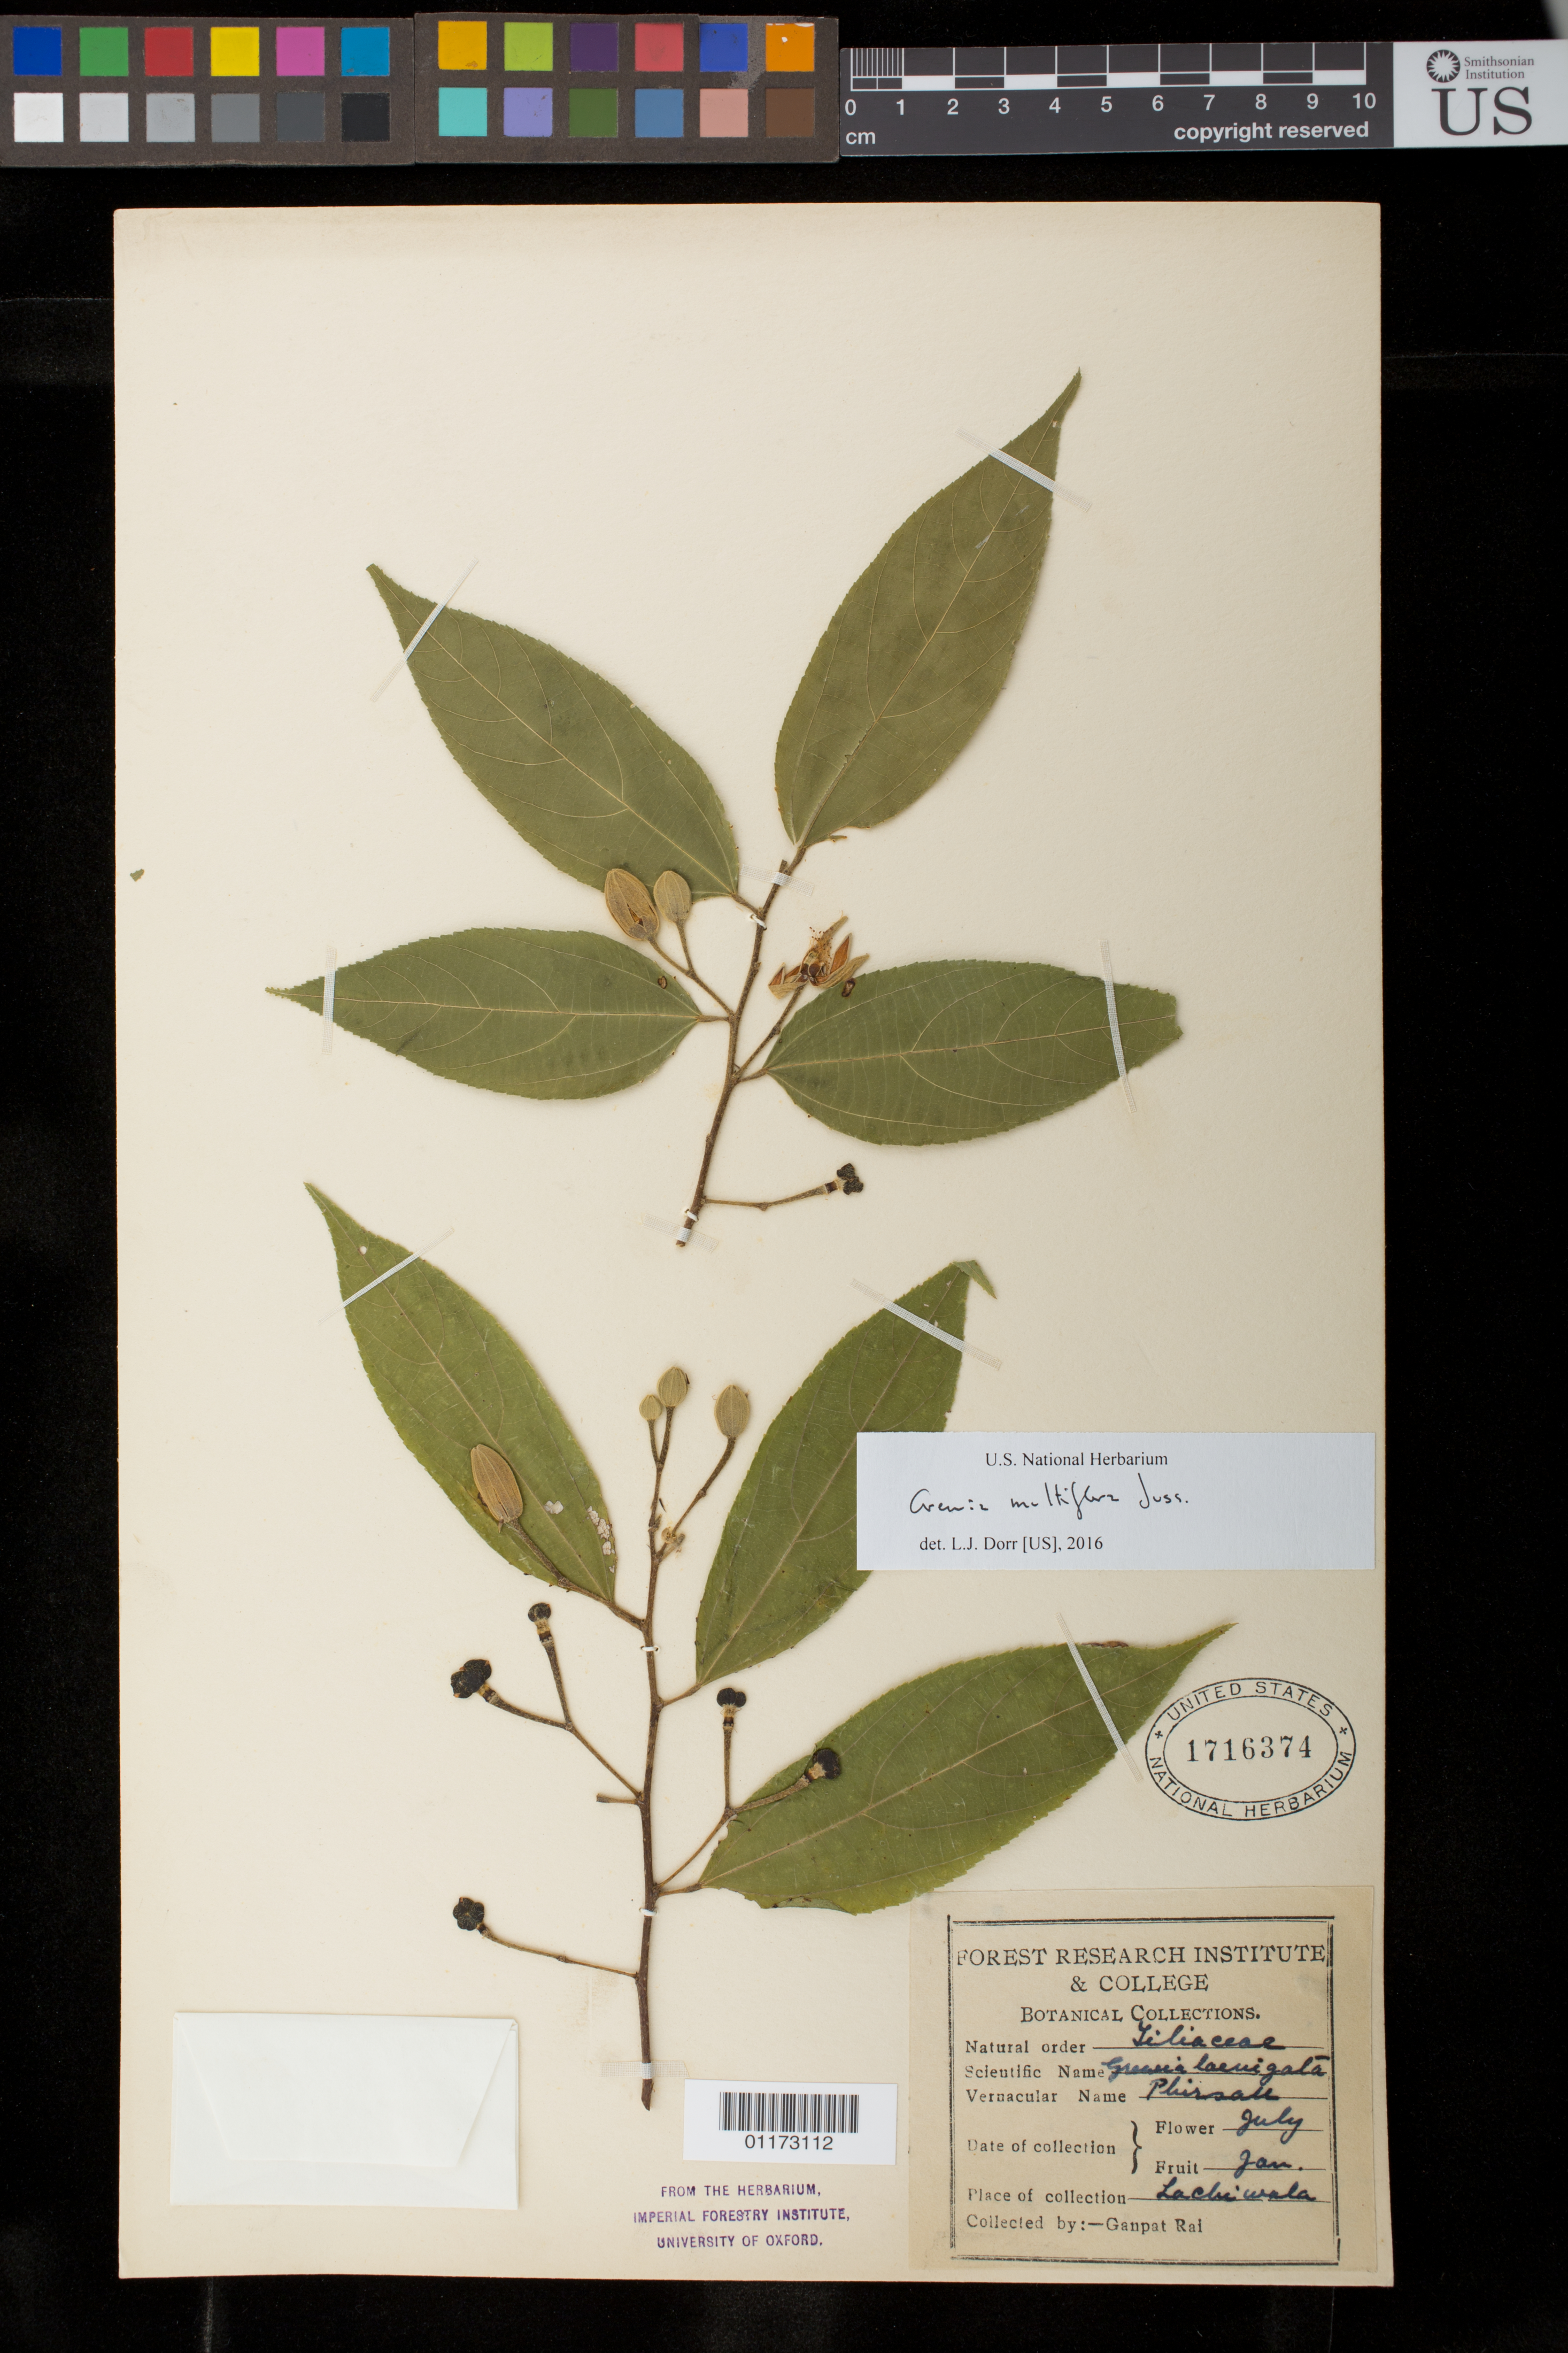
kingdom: Plantae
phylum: Tracheophyta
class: Magnoliopsida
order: Malvales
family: Malvaceae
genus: Grewia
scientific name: Grewia multiflora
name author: Juss.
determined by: Dorr, L. J., (BOT), Smithsonian Institution - National Museum of Natural History (UNITED STATES)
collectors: G. Rai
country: India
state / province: Uttarakhand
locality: Lachiwala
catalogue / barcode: US 1716374